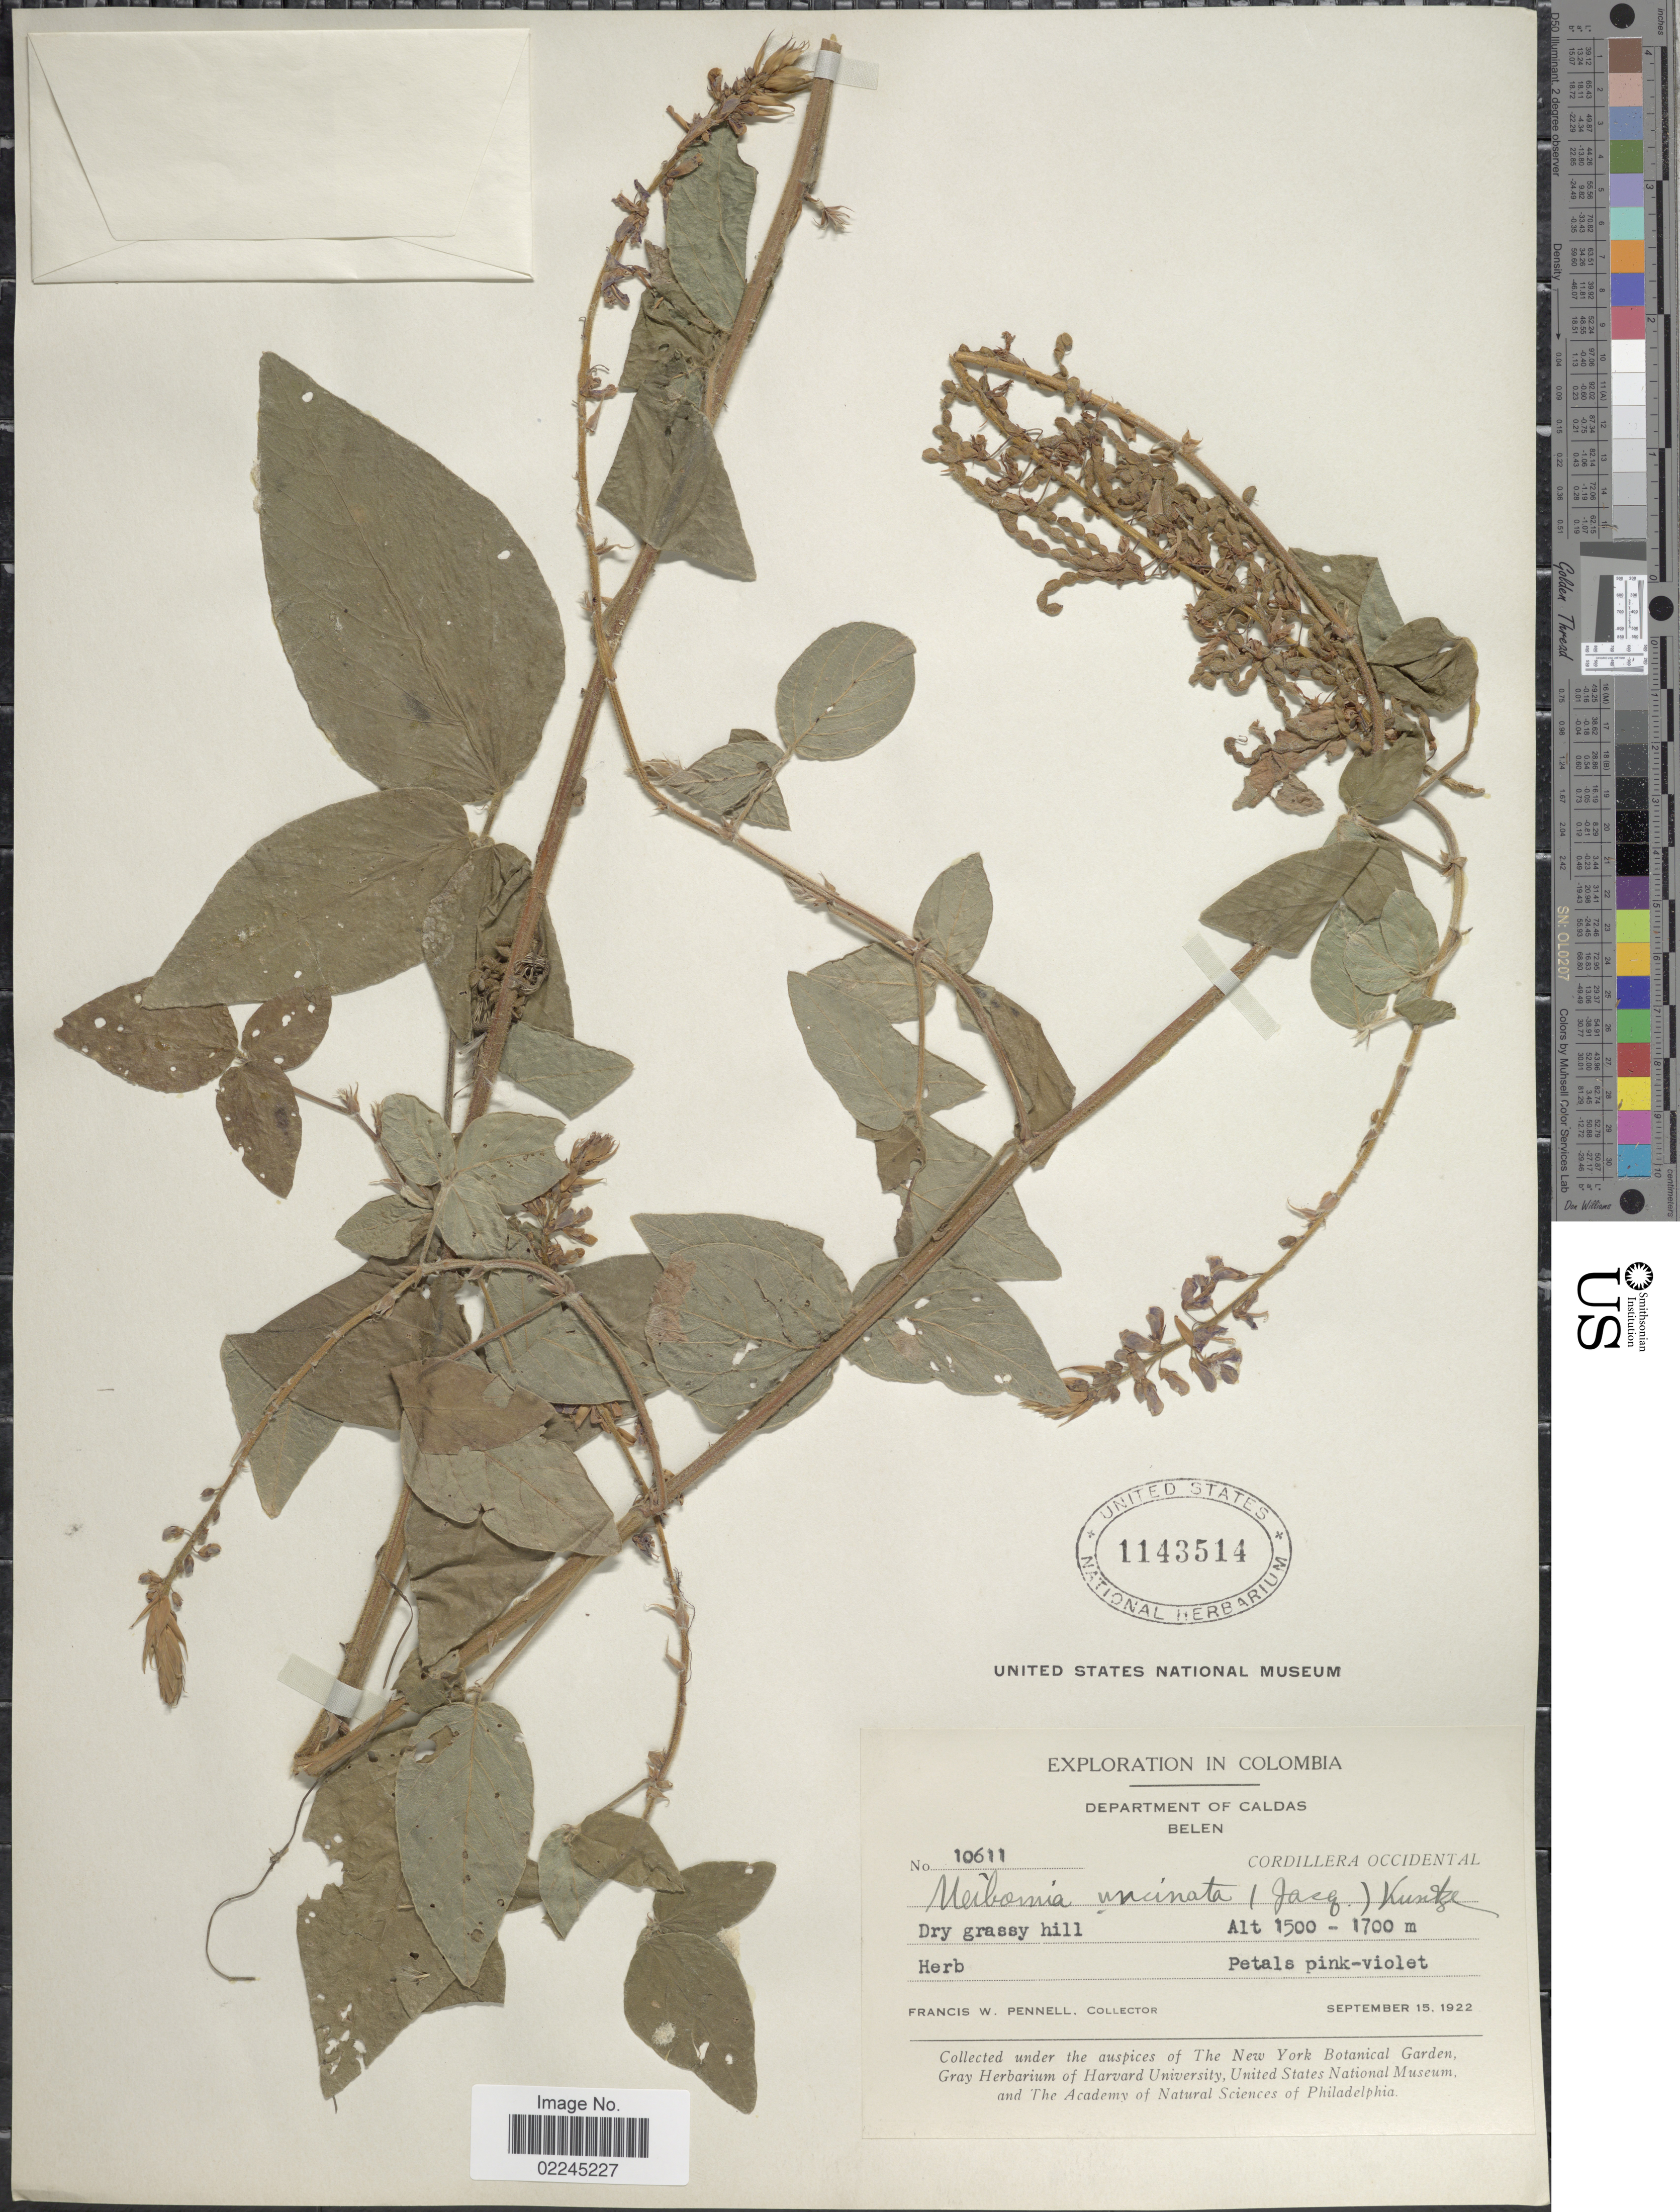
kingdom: Plantae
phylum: Tracheophyta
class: Magnoliopsida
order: Fabales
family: Fabaceae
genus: Desmodium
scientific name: Desmodium intortum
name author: (Mill.) Urb.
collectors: F. W. Pennell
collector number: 10611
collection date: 1922-09-15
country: Colombia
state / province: Caldas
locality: Department of Caldas. Belen. Cordillera Occidental. Dry grassy hill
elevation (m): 1500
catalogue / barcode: US 1143514